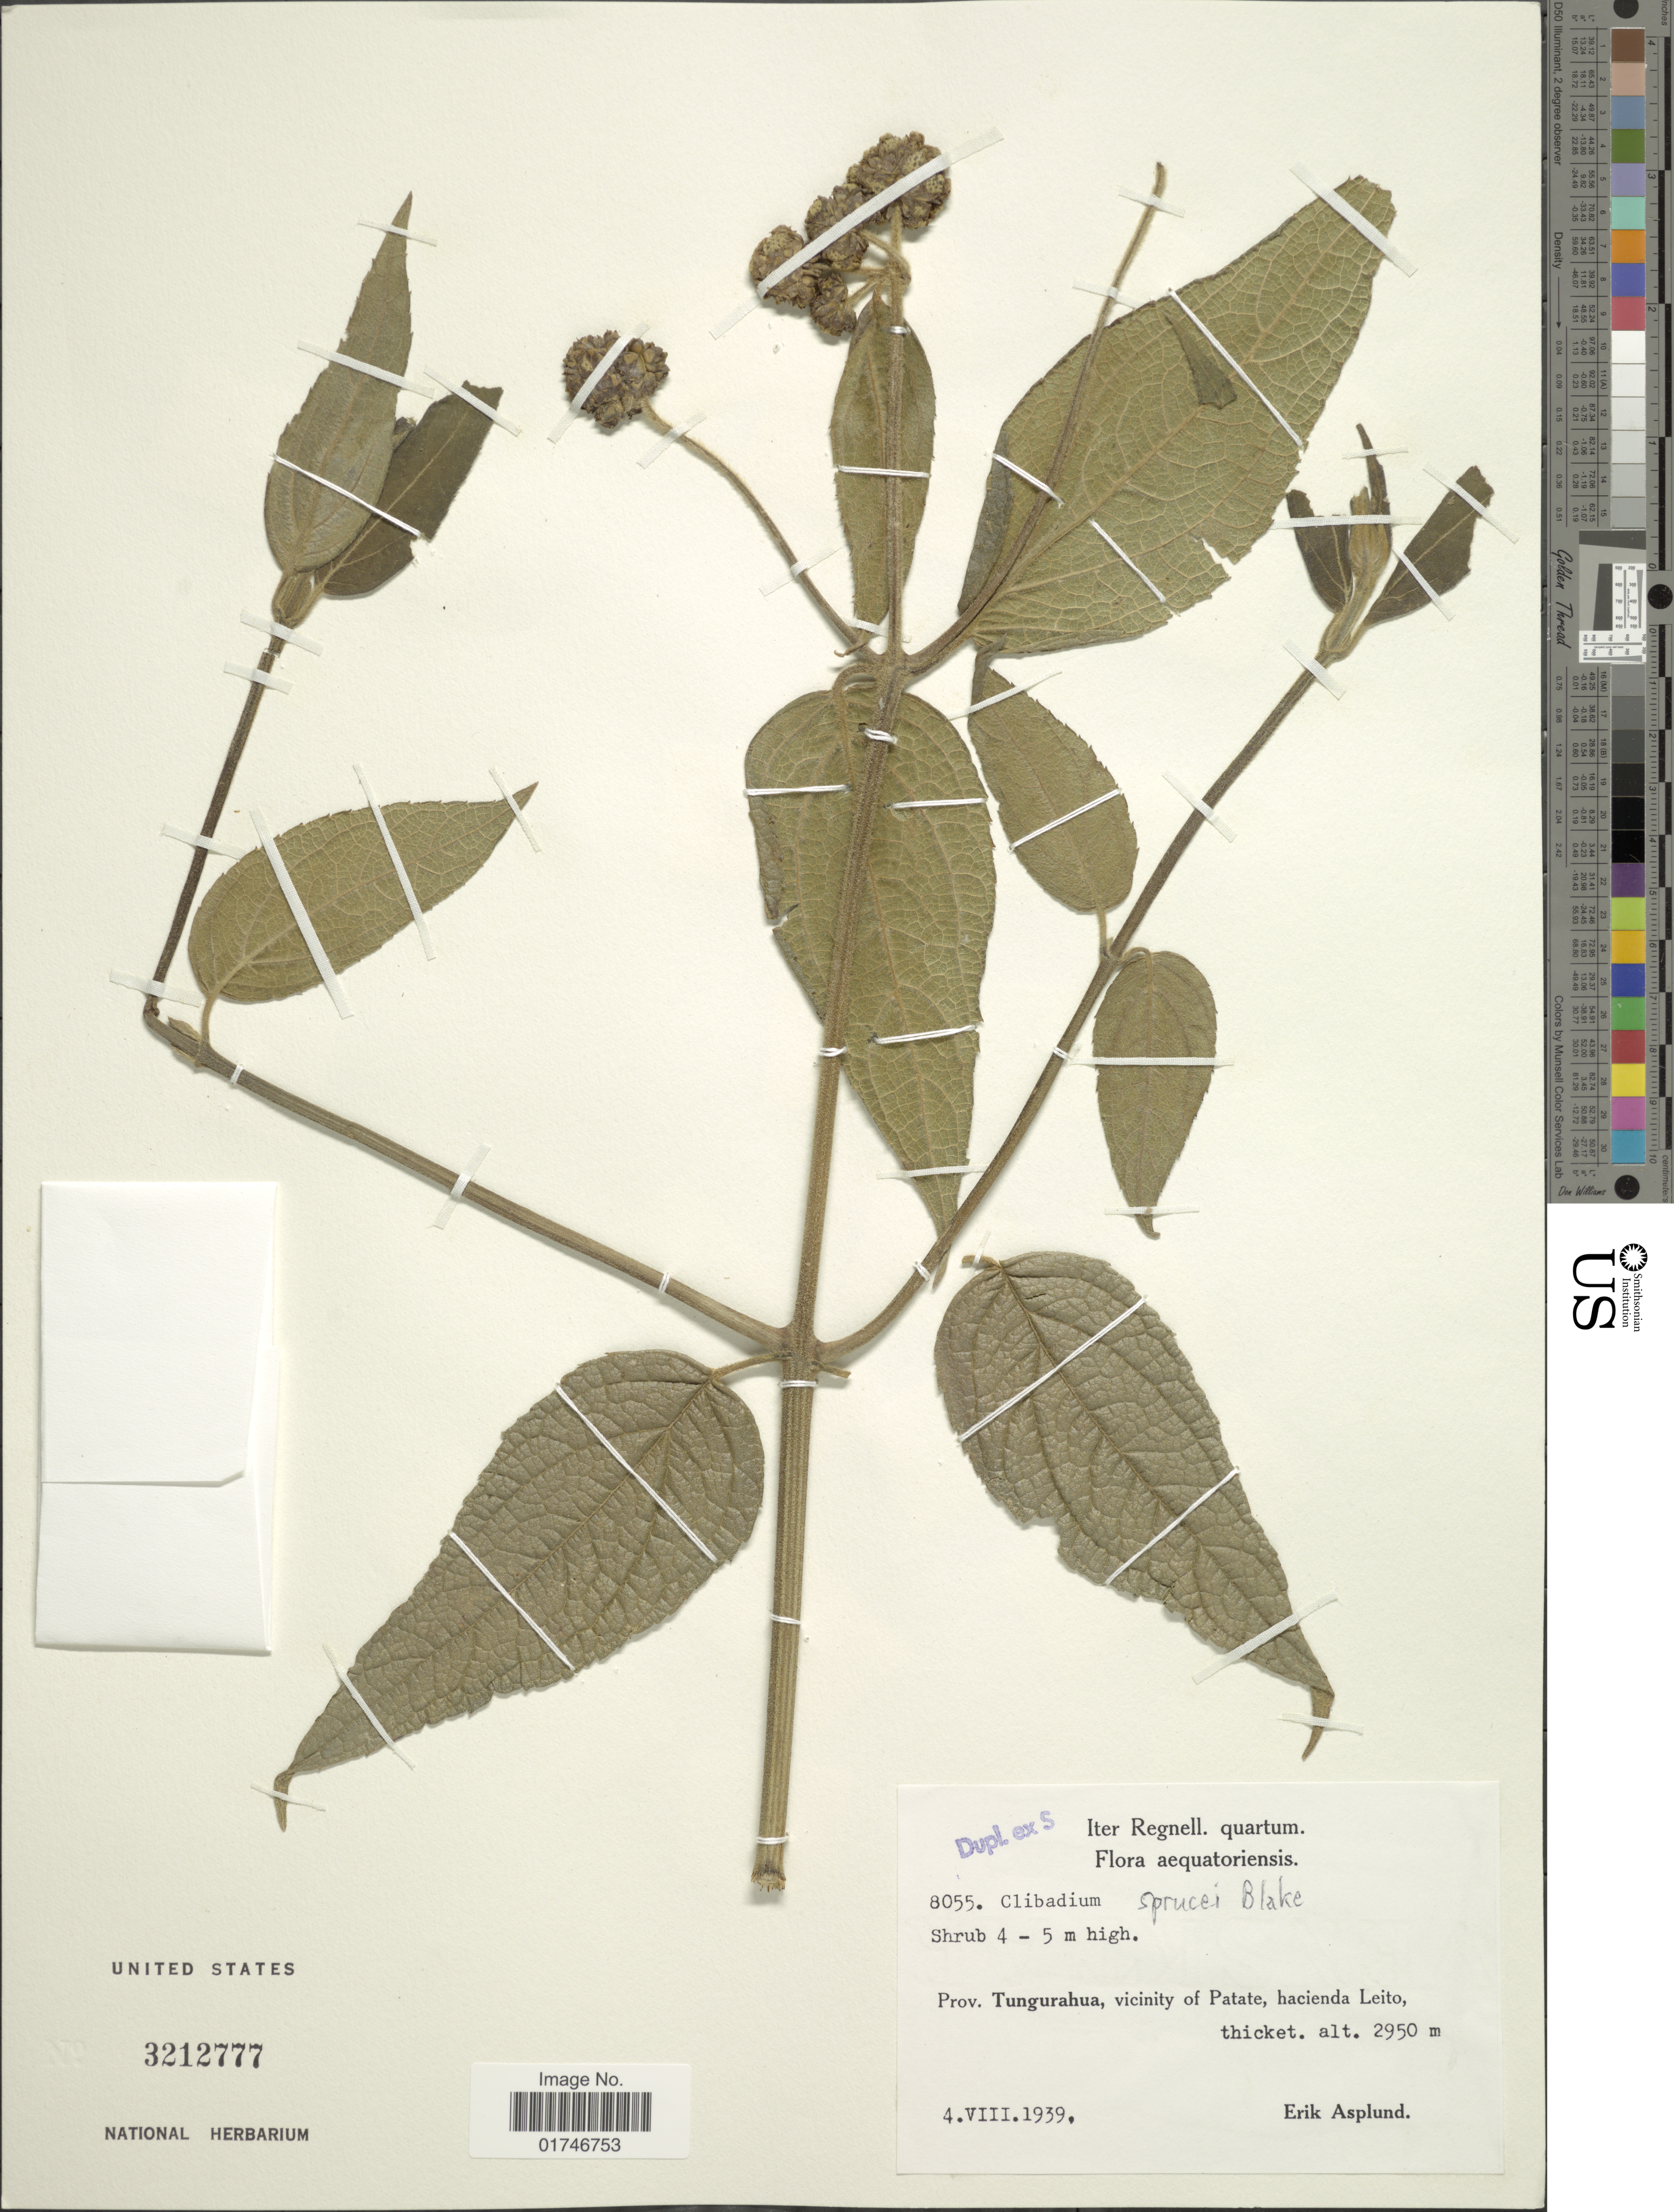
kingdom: Plantae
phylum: Tracheophyta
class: Magnoliopsida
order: Asterales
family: Asteraceae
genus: Clibadium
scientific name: Clibadium sprucei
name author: S.F. Blake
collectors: E. Asplund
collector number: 8055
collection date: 1939-08-04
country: Ecuador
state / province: Tungurahua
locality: Prov. Tungurahua, vicinity of Patate, hacienda Leito, thicket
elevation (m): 2950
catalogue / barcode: US 3212777